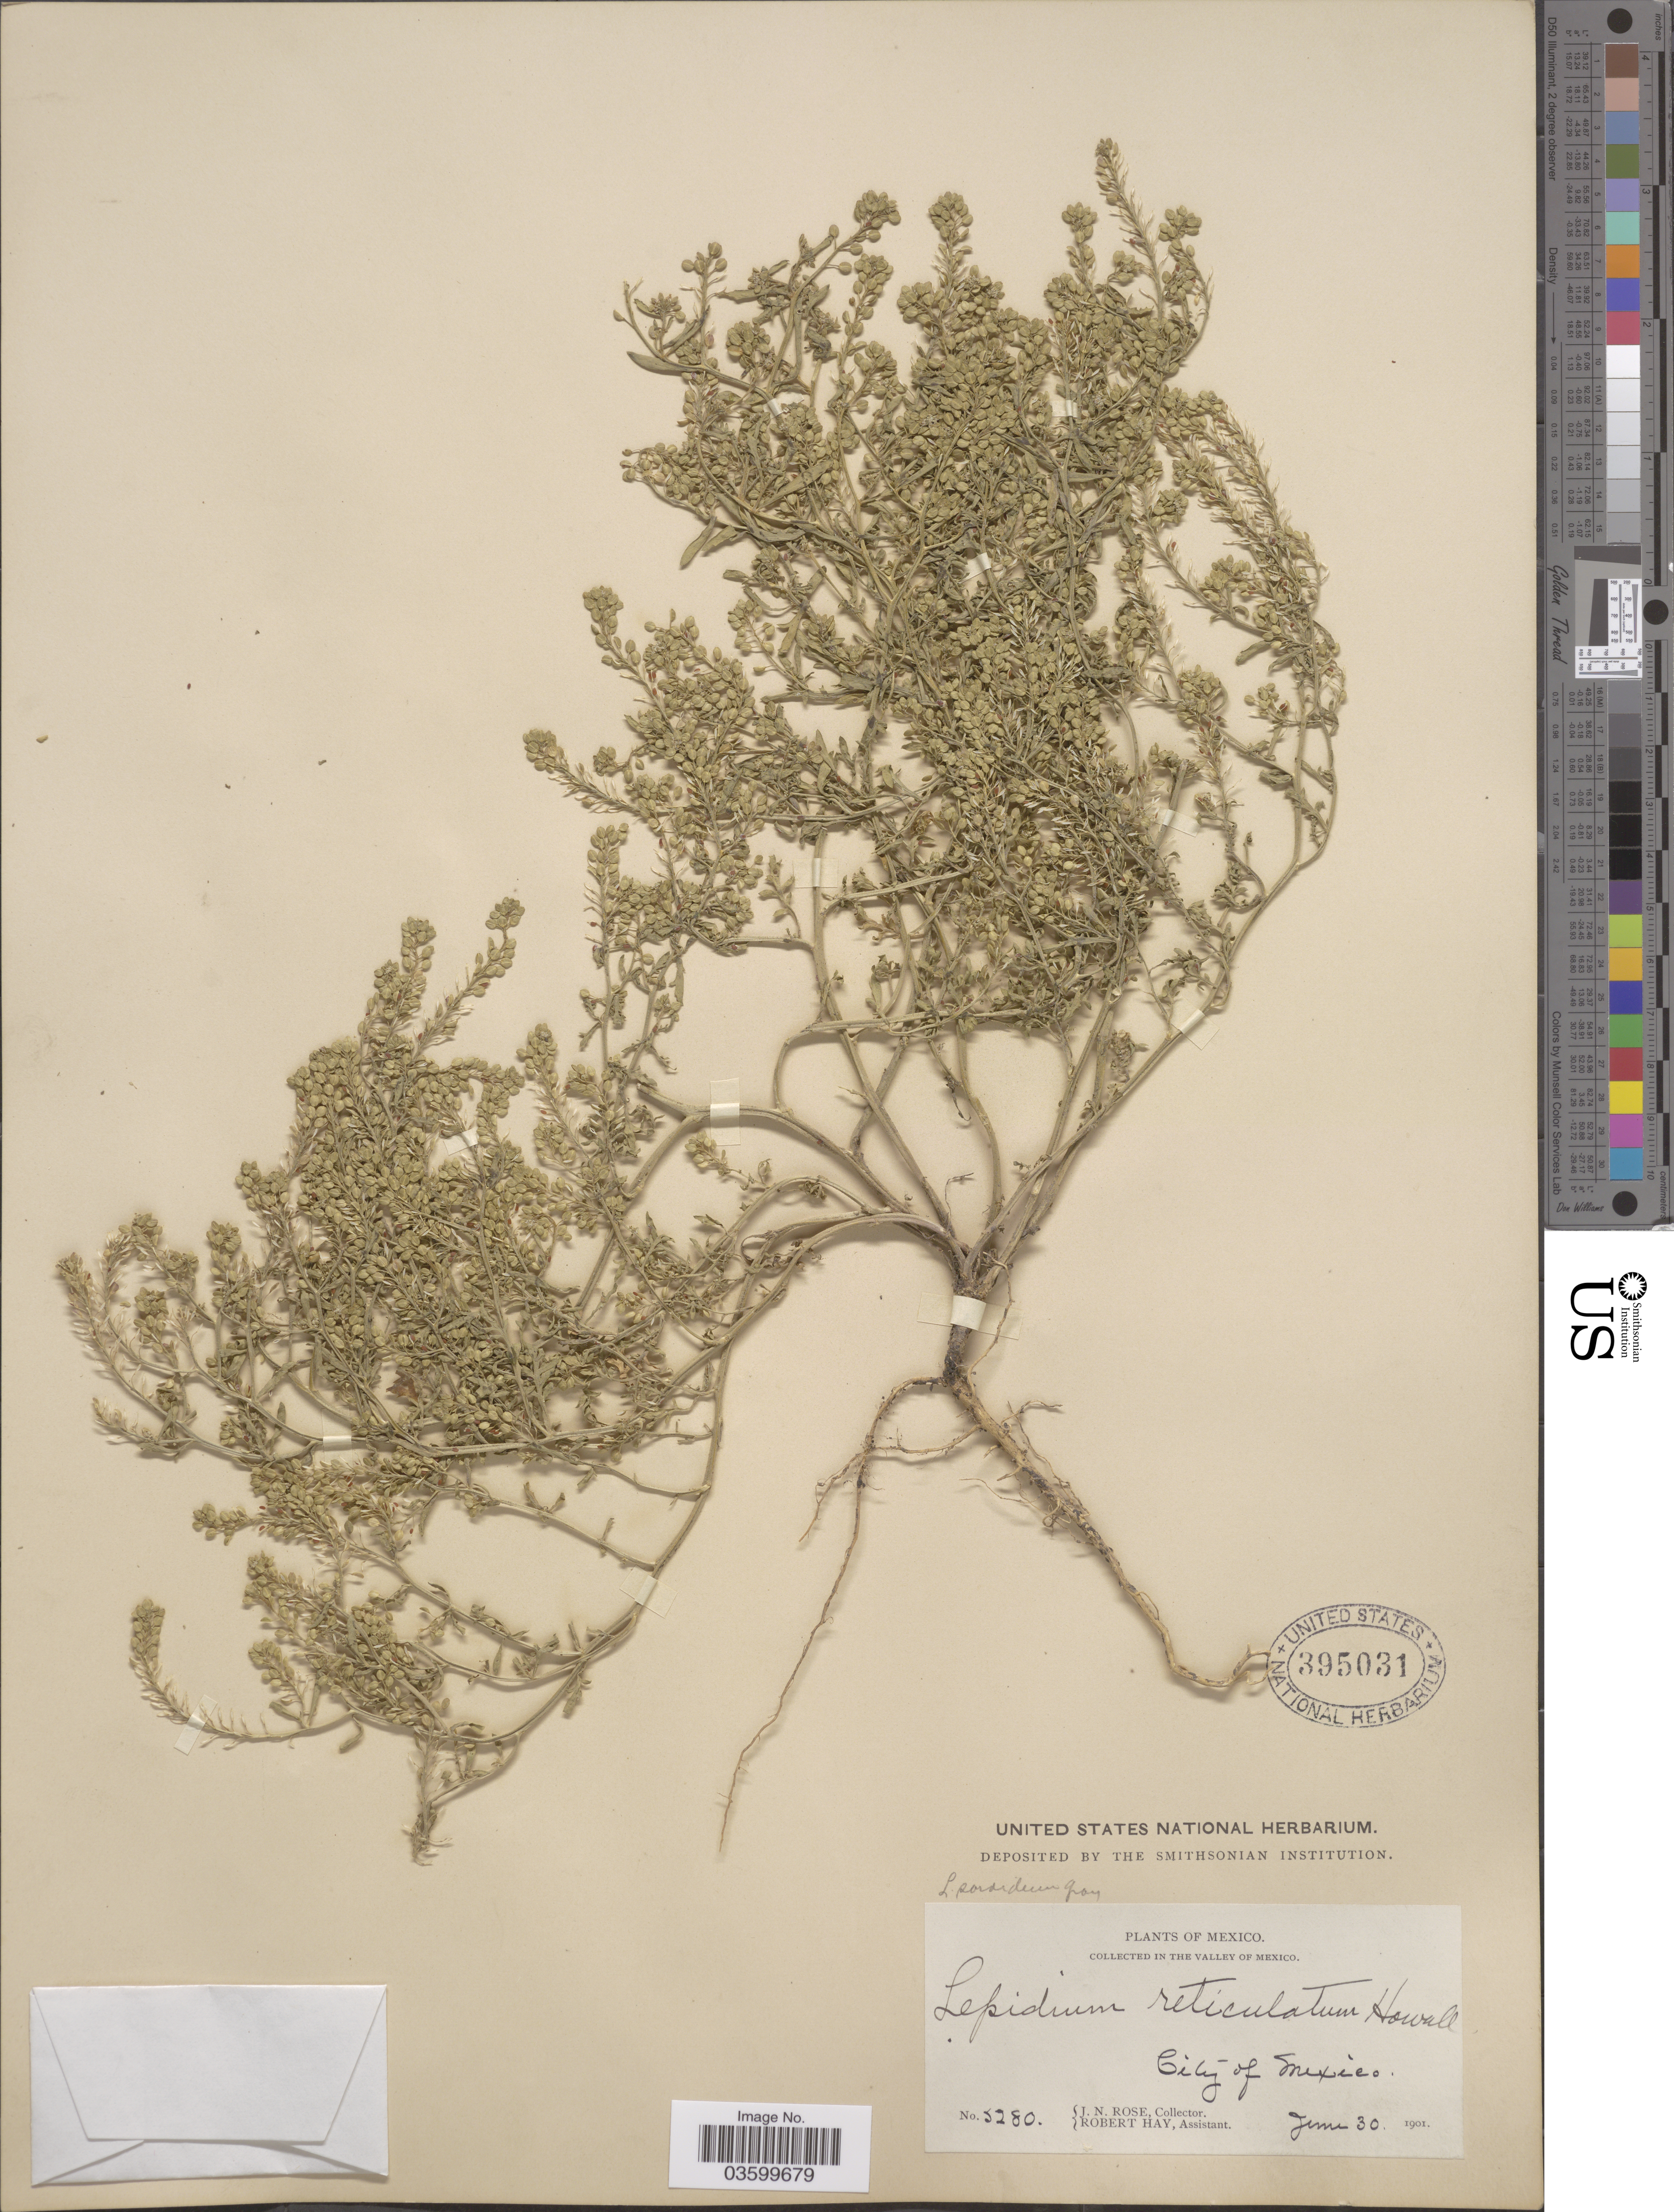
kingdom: Plantae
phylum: Tracheophyta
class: Magnoliopsida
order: Brassicales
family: Brassicaceae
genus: Lepidium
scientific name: Lepidium sordidum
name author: A. Gray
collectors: J. N. Rose & R. Hay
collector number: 5280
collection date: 1901-06-30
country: Mexico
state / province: México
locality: Valley of Mexico. City of Mexico.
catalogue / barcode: US 395031